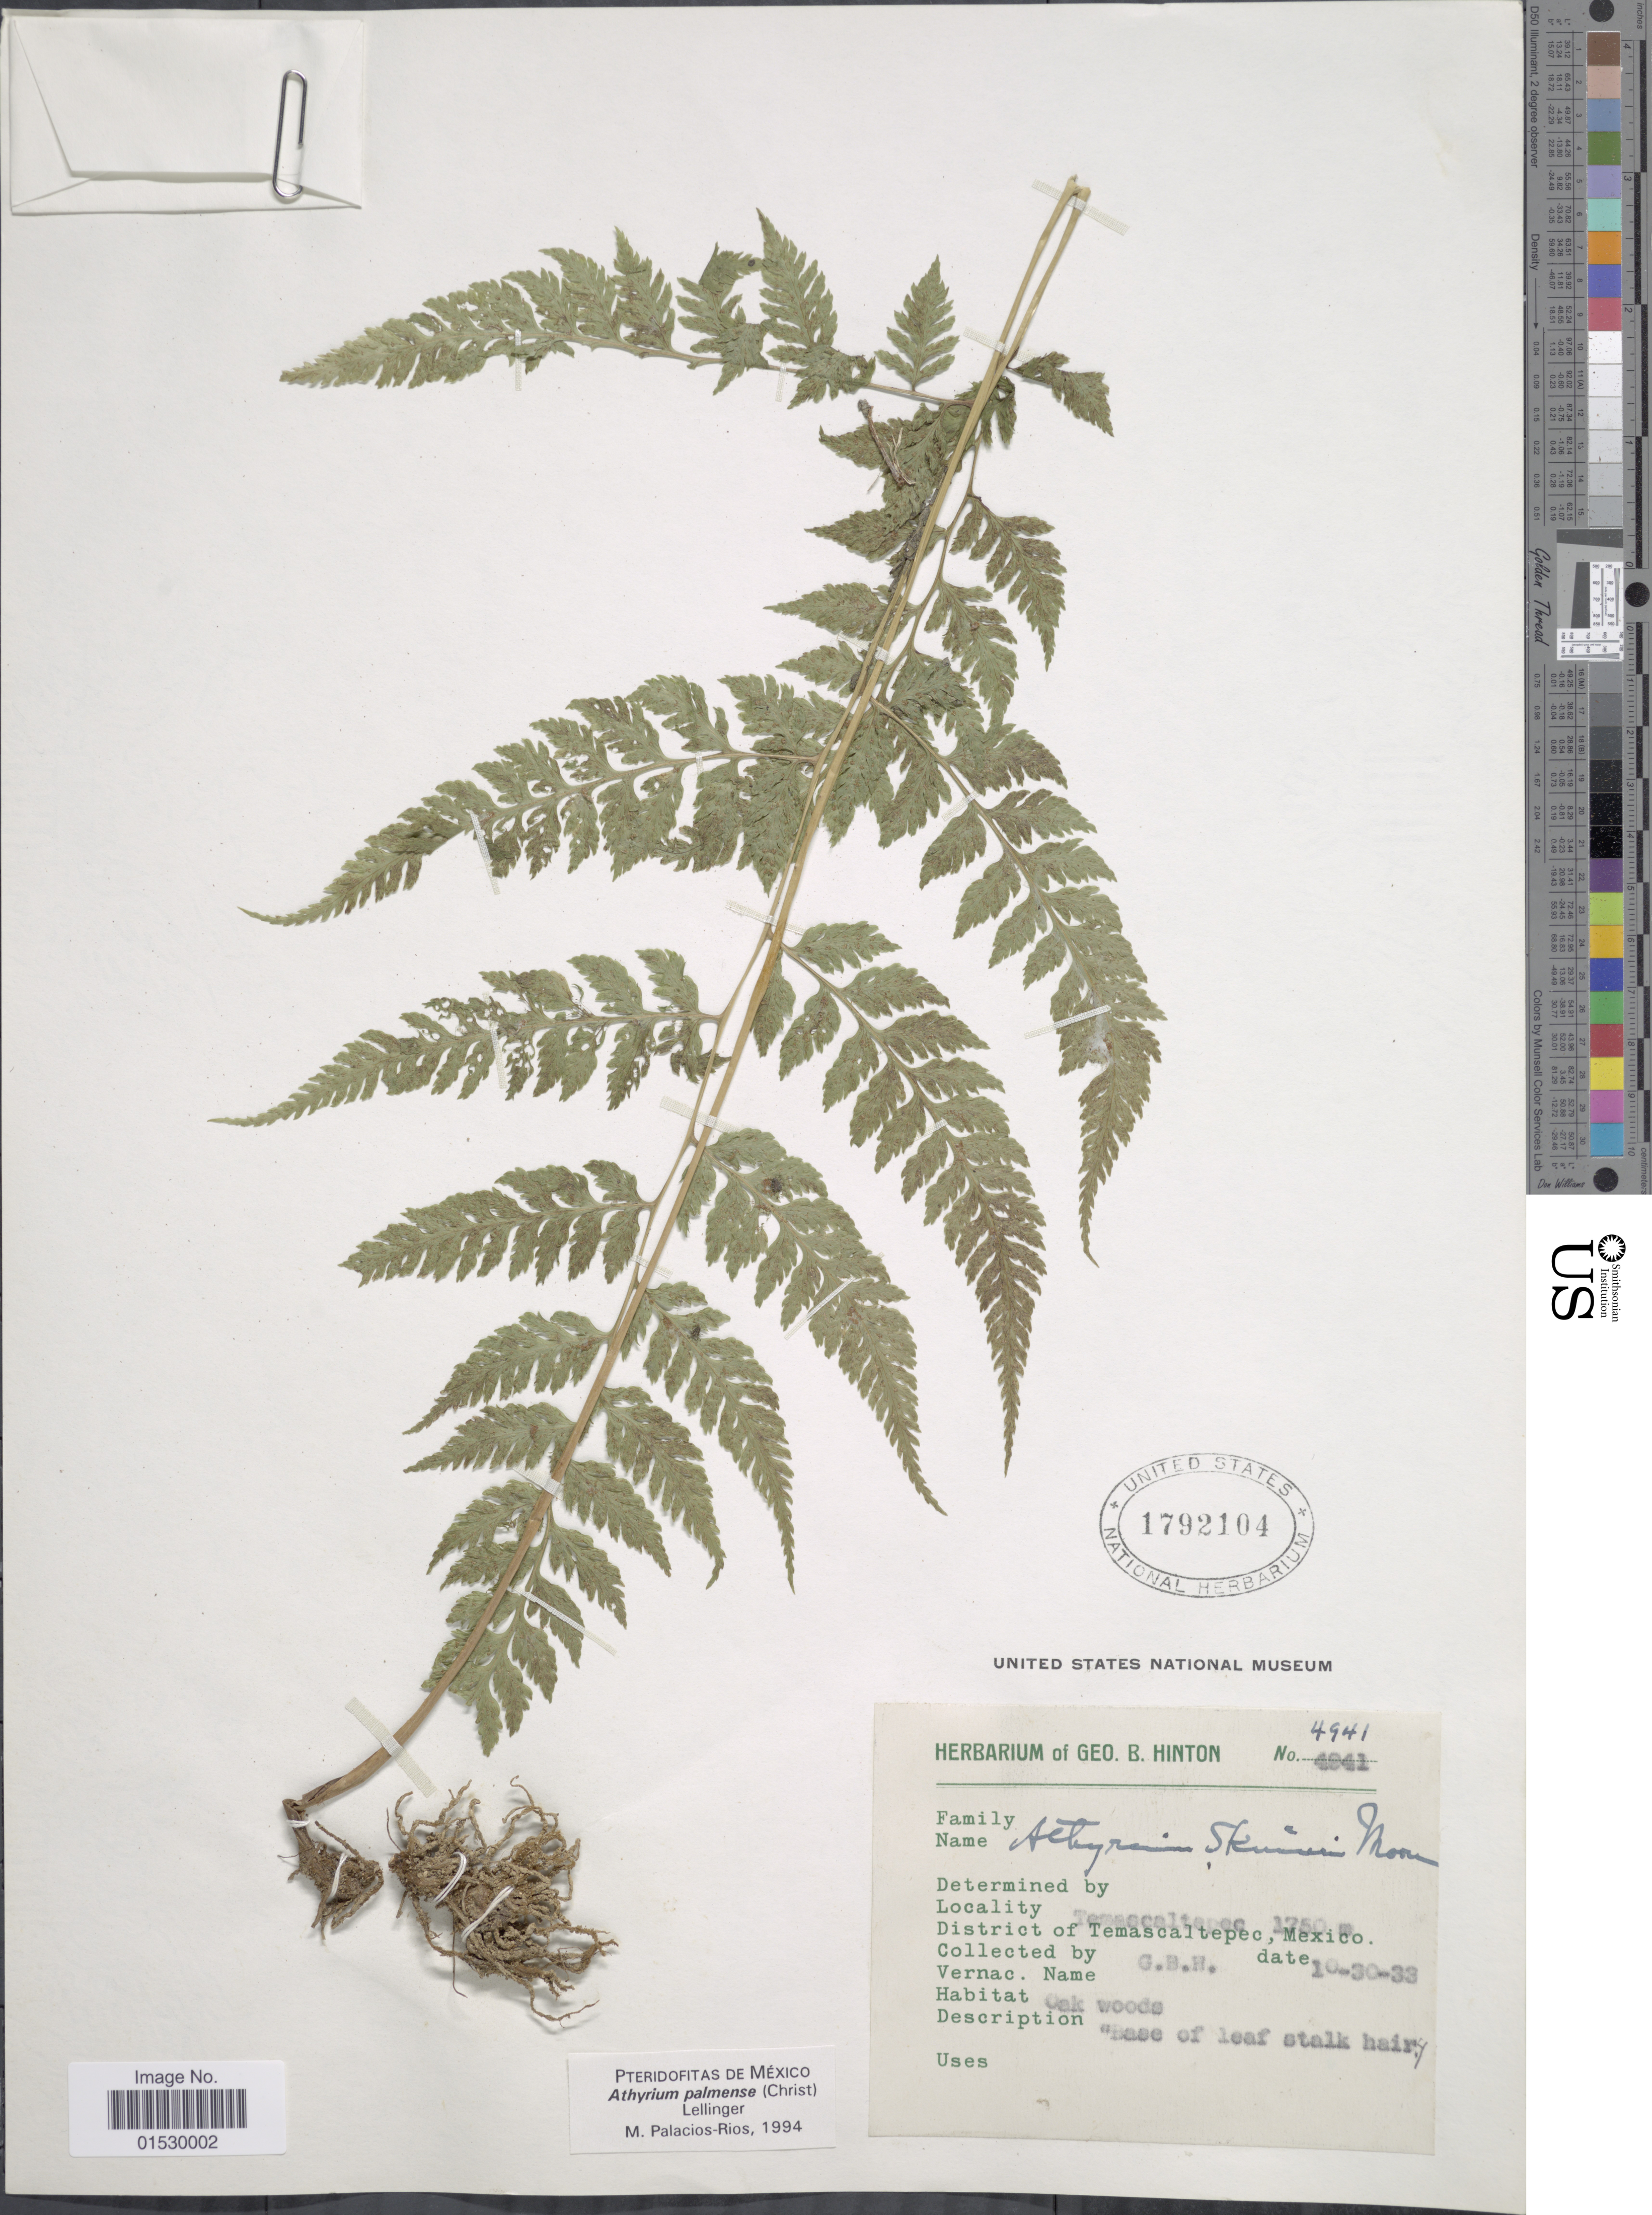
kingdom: Plantae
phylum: Tracheophyta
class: Polypodiopsida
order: Polypodiales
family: Athyriaceae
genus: Athyrium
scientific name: Athyrium palmense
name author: (Christ) Lellinger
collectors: G. B. Hinton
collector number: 4941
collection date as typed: Transcribed d/m/y: 30/10/33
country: Mexico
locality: Temascaltepec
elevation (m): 1750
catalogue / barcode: US 1792104